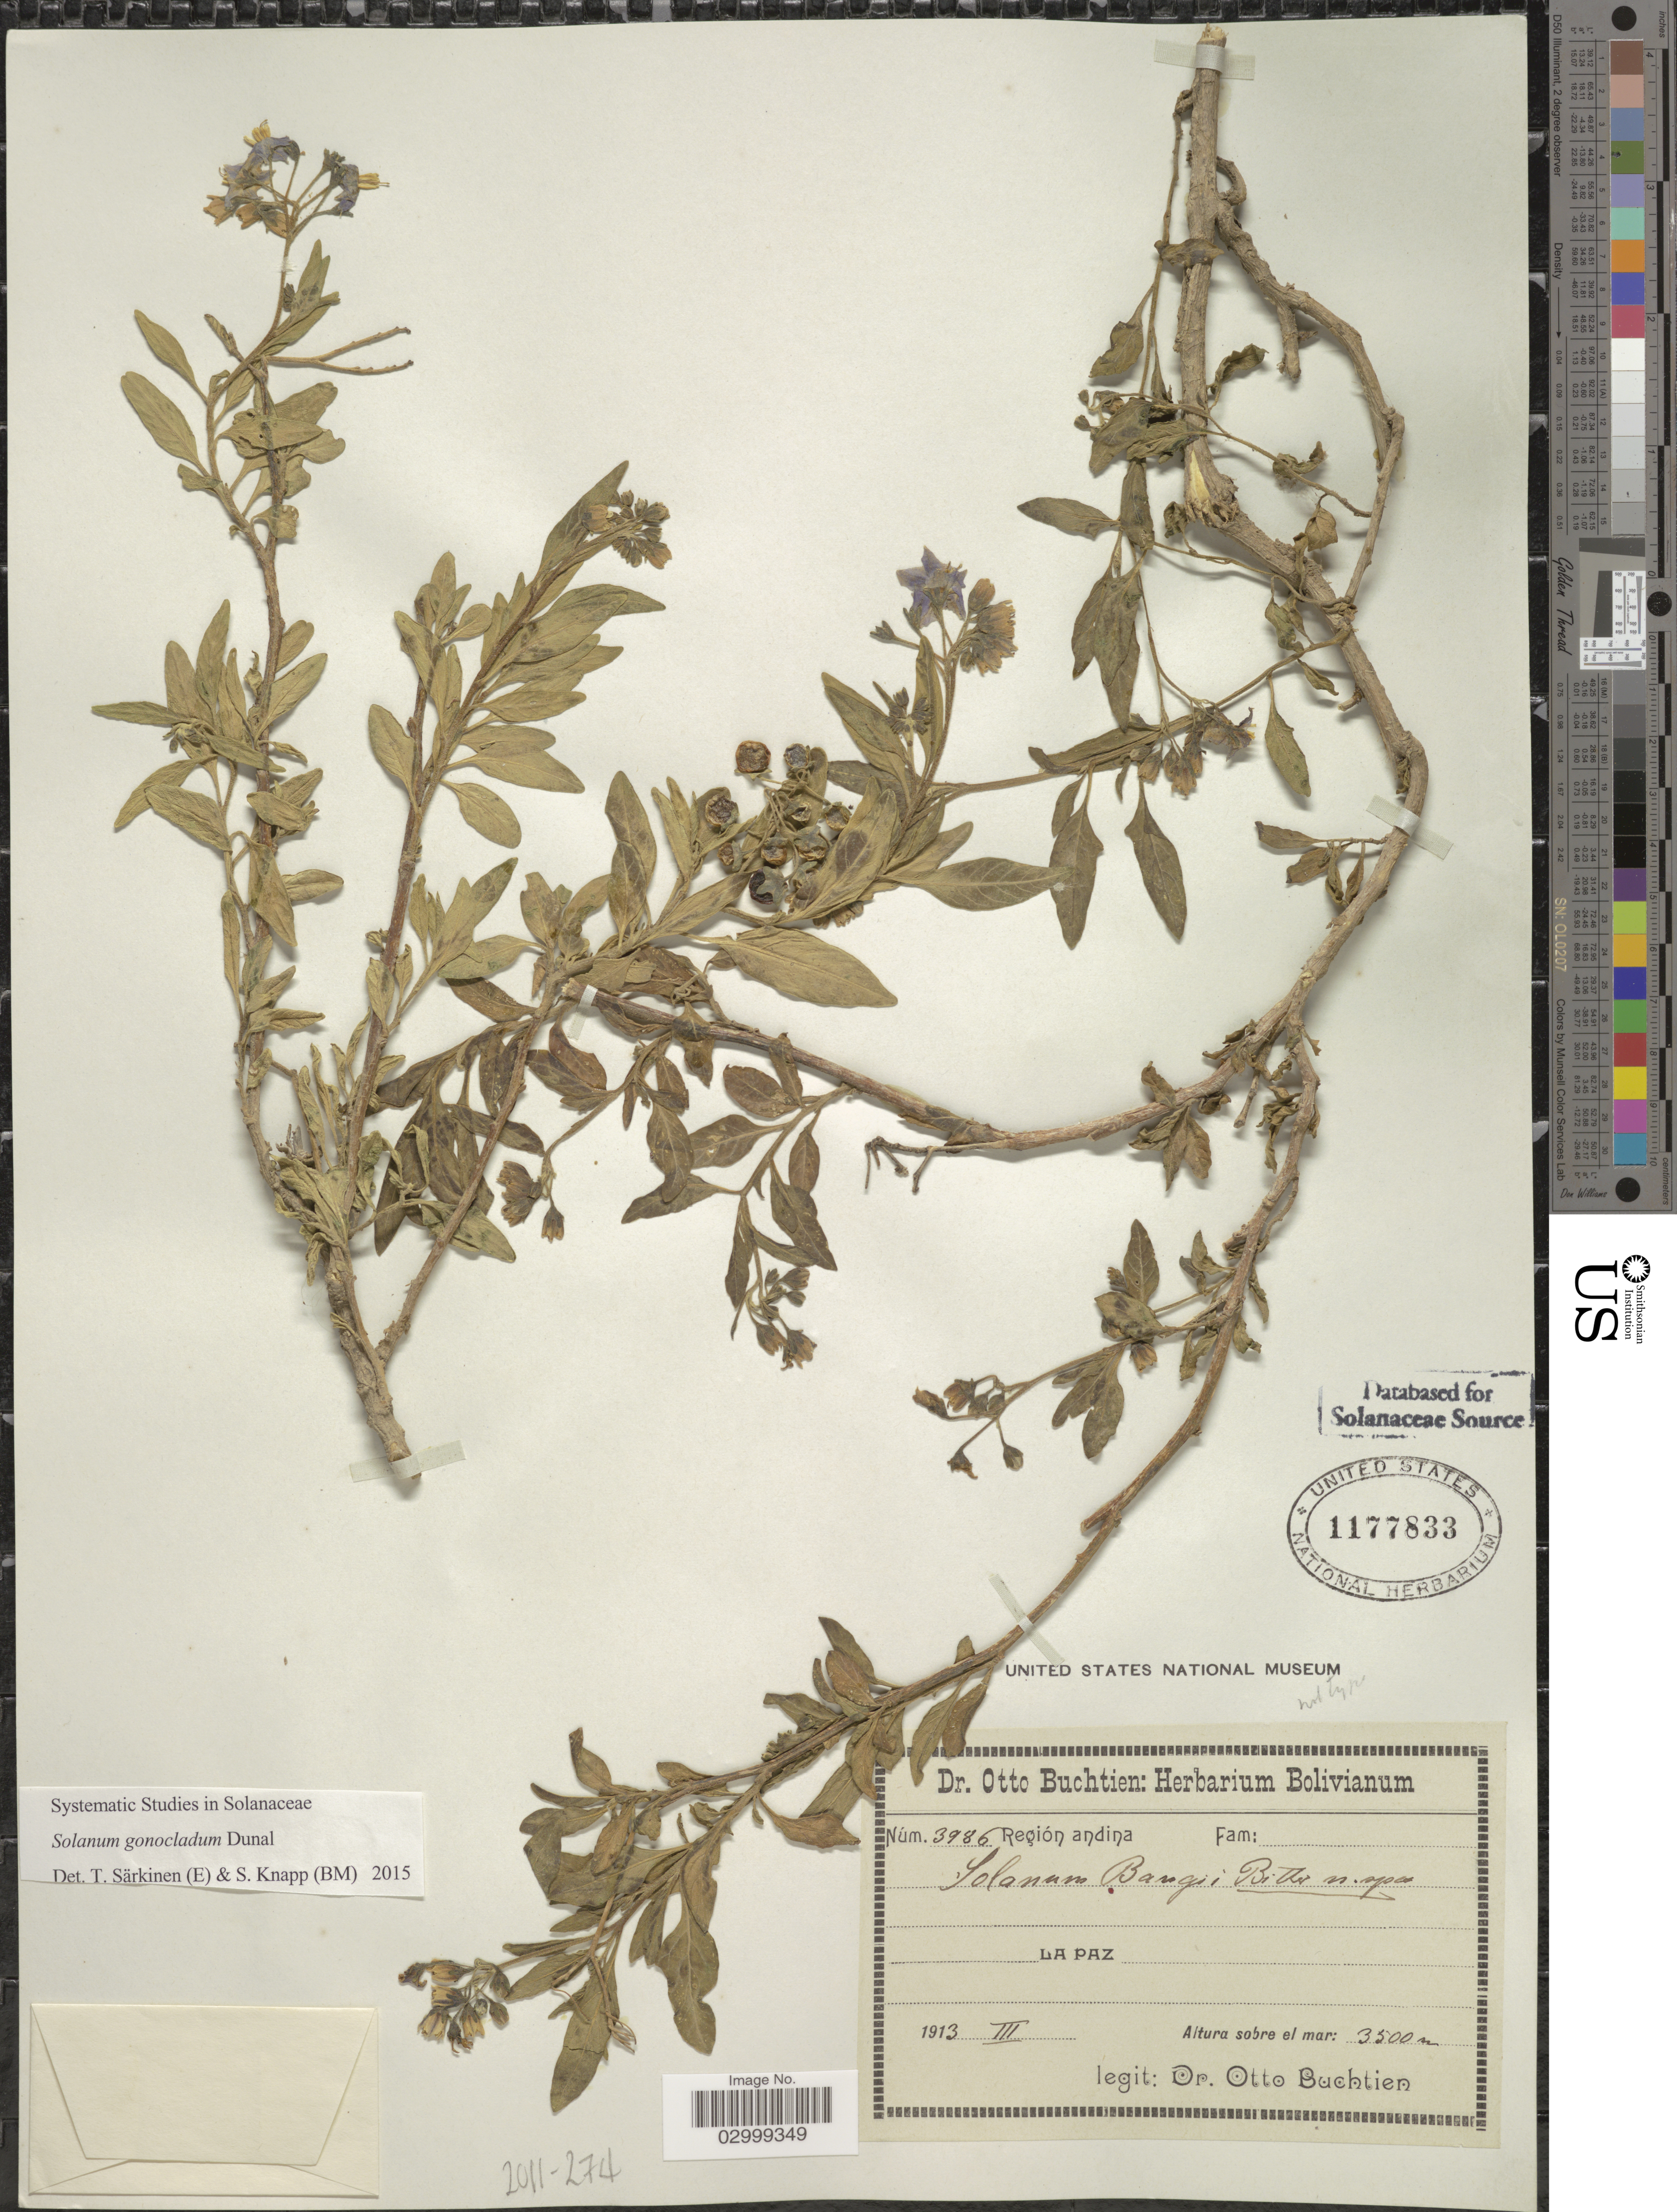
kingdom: Plantae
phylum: Tracheophyta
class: Magnoliopsida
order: Solanales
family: Solanaceae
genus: Solanum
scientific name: Solanum gonocladum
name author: Dunal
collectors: O. Buchtien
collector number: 3986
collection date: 1913-03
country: Bolivia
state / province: La Paz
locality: Región andina.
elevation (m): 3500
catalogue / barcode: US 1177833